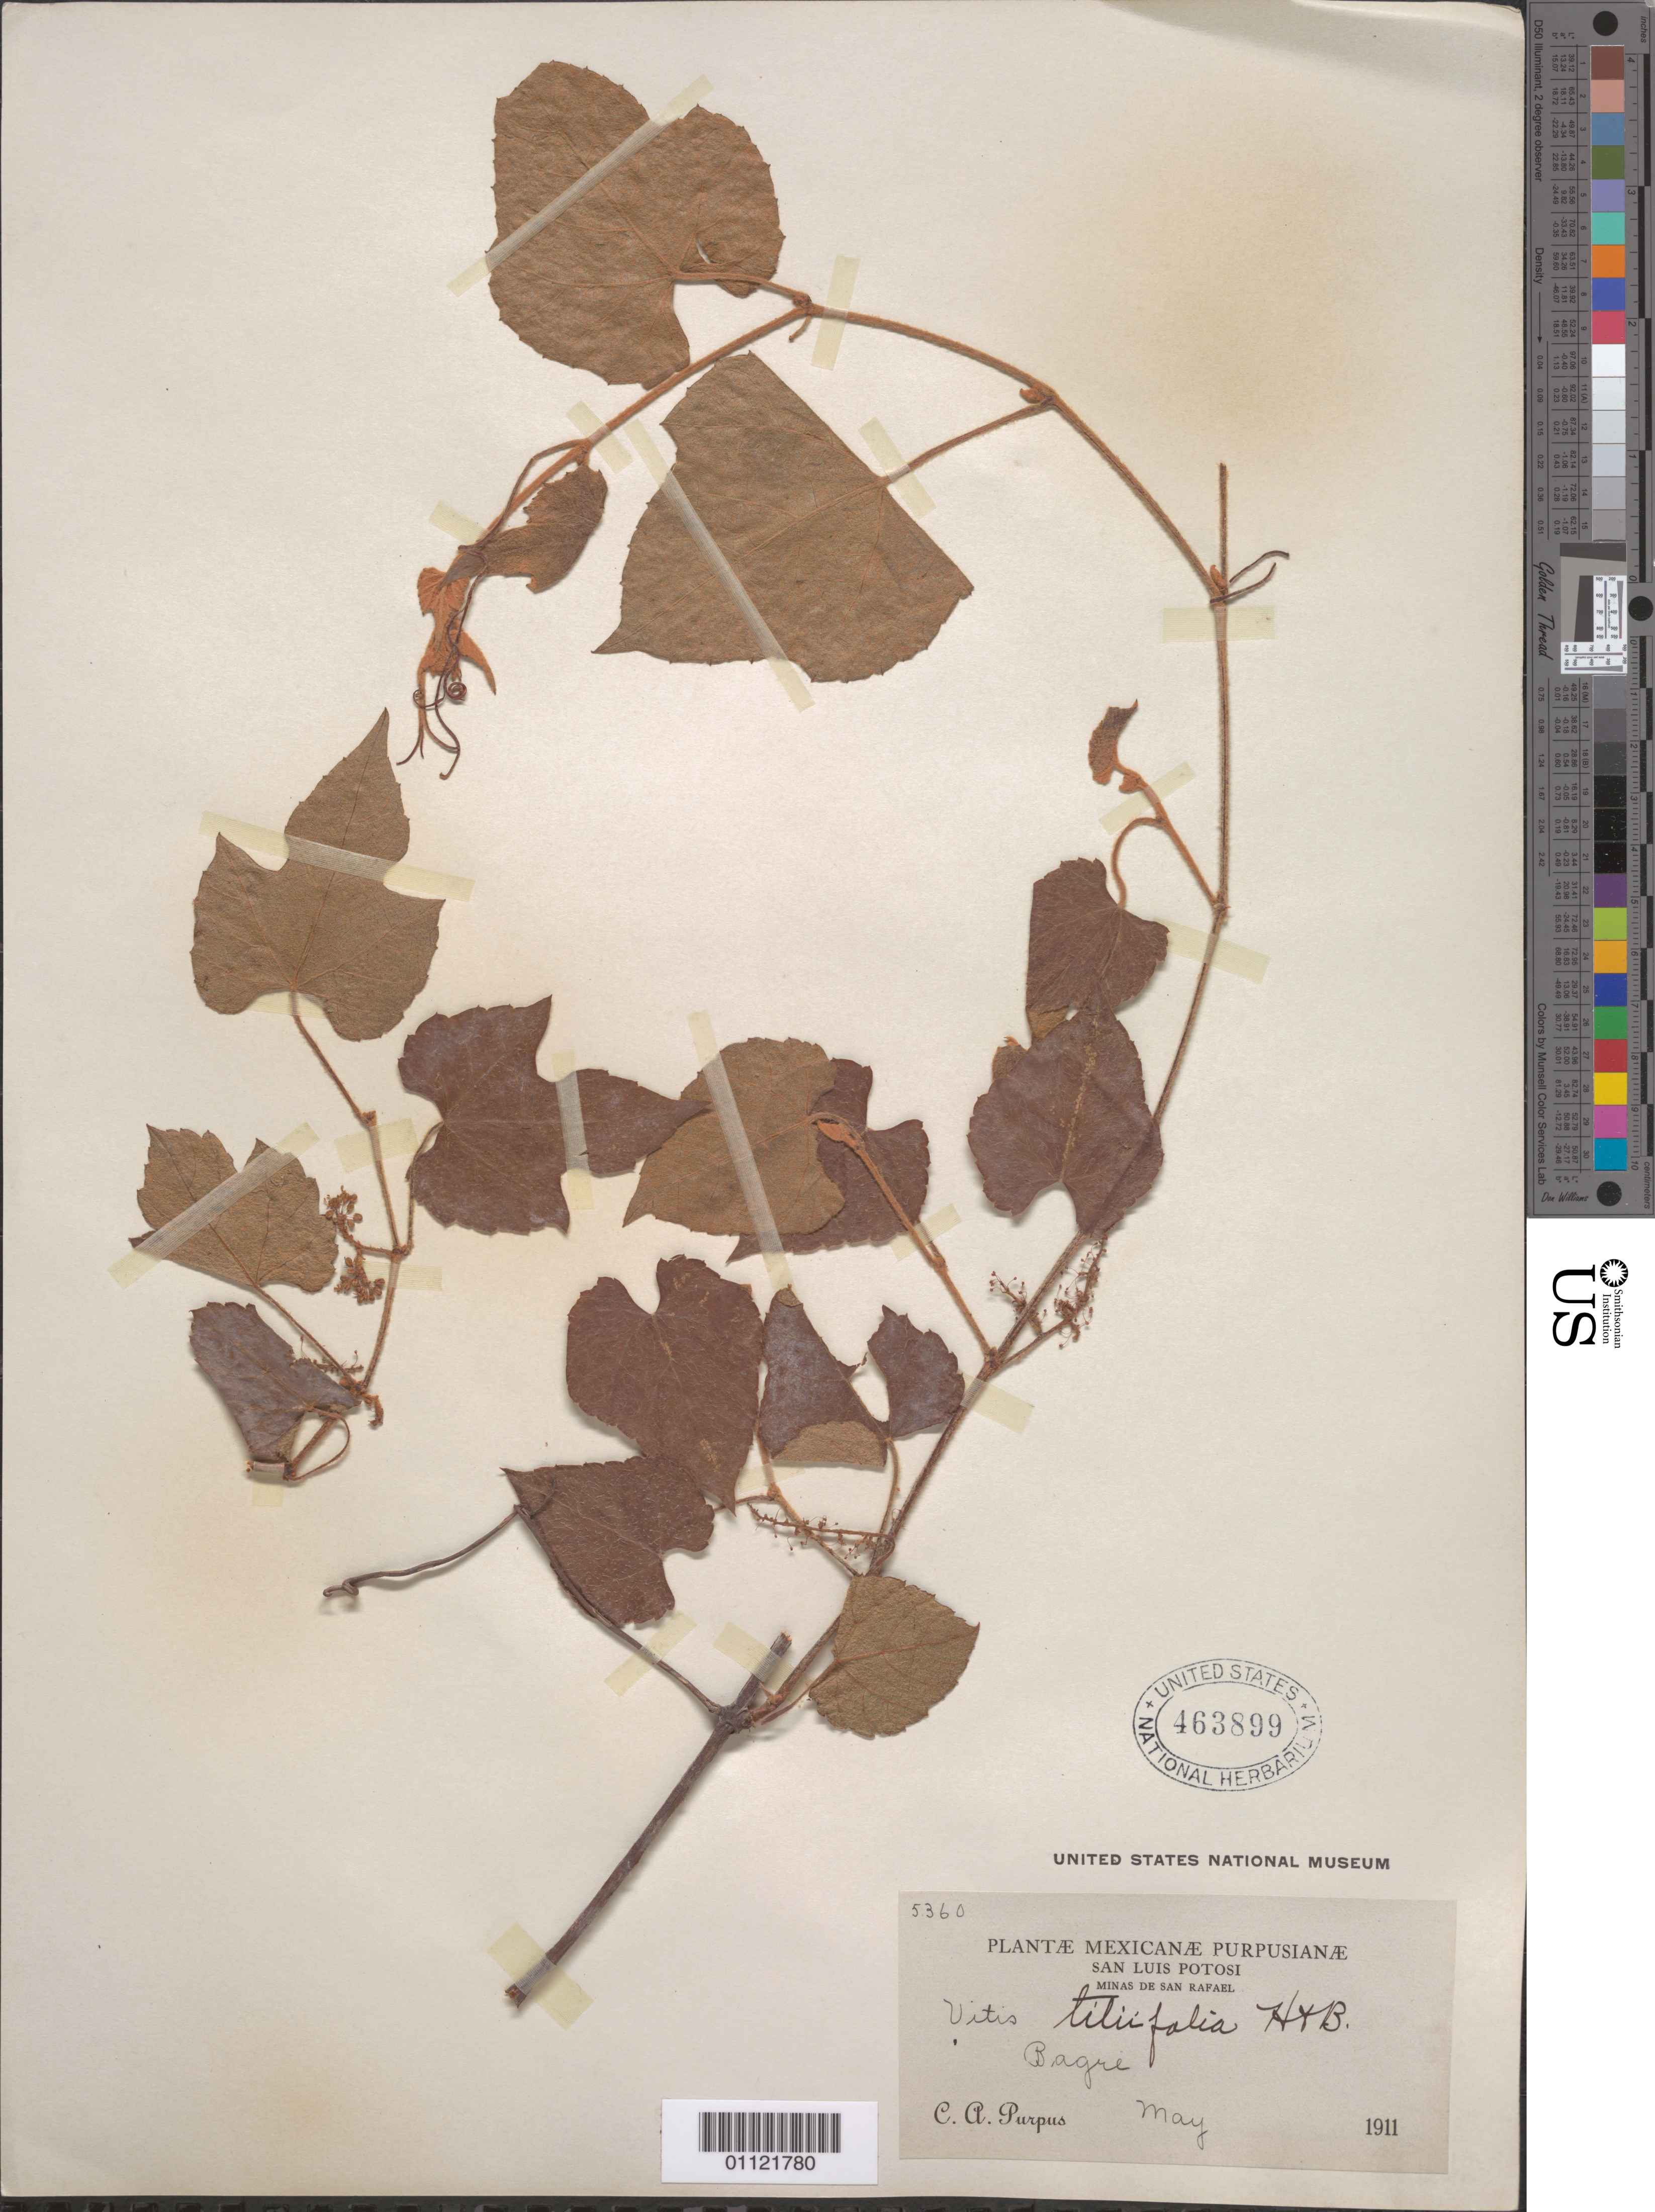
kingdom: Plantae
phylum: Tracheophyta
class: Magnoliopsida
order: Vitales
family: Vitaceae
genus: Vitis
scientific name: Vitis tiliifolia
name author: Humb. & Bonpl. ex Schult.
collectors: C. A. Purpus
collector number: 5360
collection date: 1911-05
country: Mexico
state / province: San Luis Potosi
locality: Minas de San Rafael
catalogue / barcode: US 463899